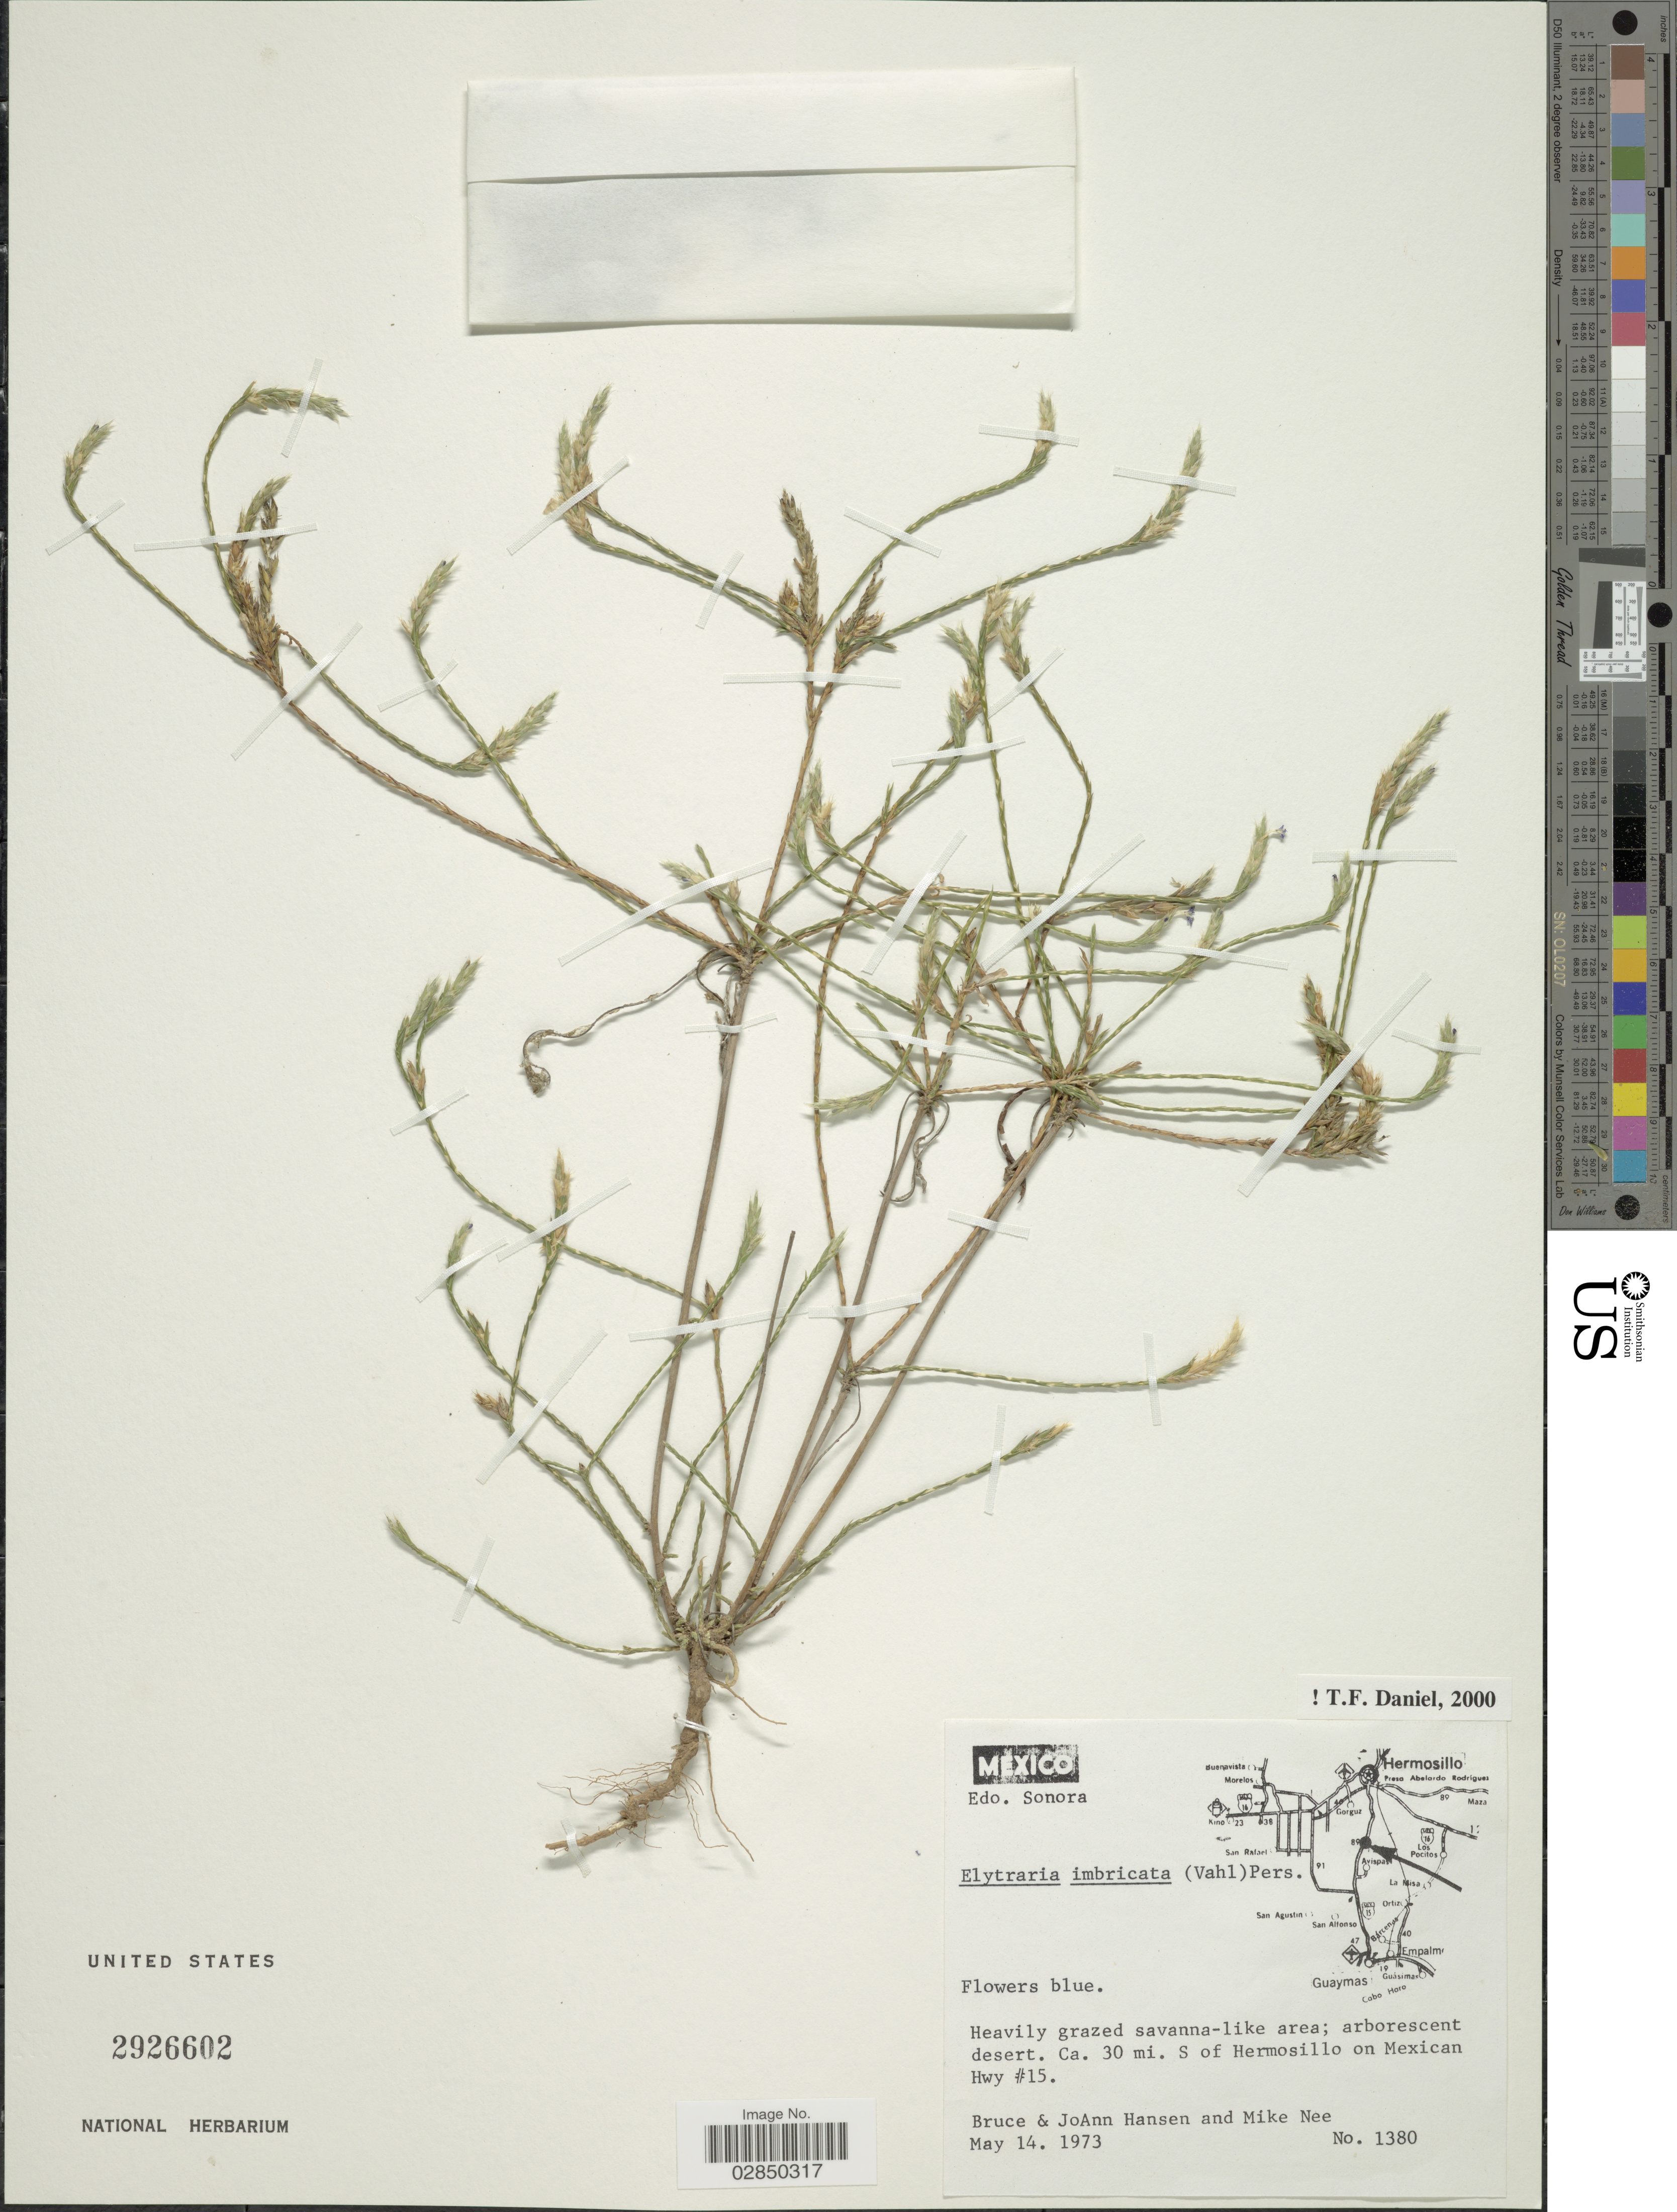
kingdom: Plantae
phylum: Tracheophyta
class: Magnoliopsida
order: Lamiales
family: Acanthaceae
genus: Elytraria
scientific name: Elytraria imbricata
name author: (Vahl) Pers.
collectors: B. Hansen, J. Hansen & M. Nee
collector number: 1380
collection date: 1973-05-14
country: Mexico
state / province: Sonora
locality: Ca. 30 mi. S of Hermosillo on Mexican Hwy #15.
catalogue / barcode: US 2926602